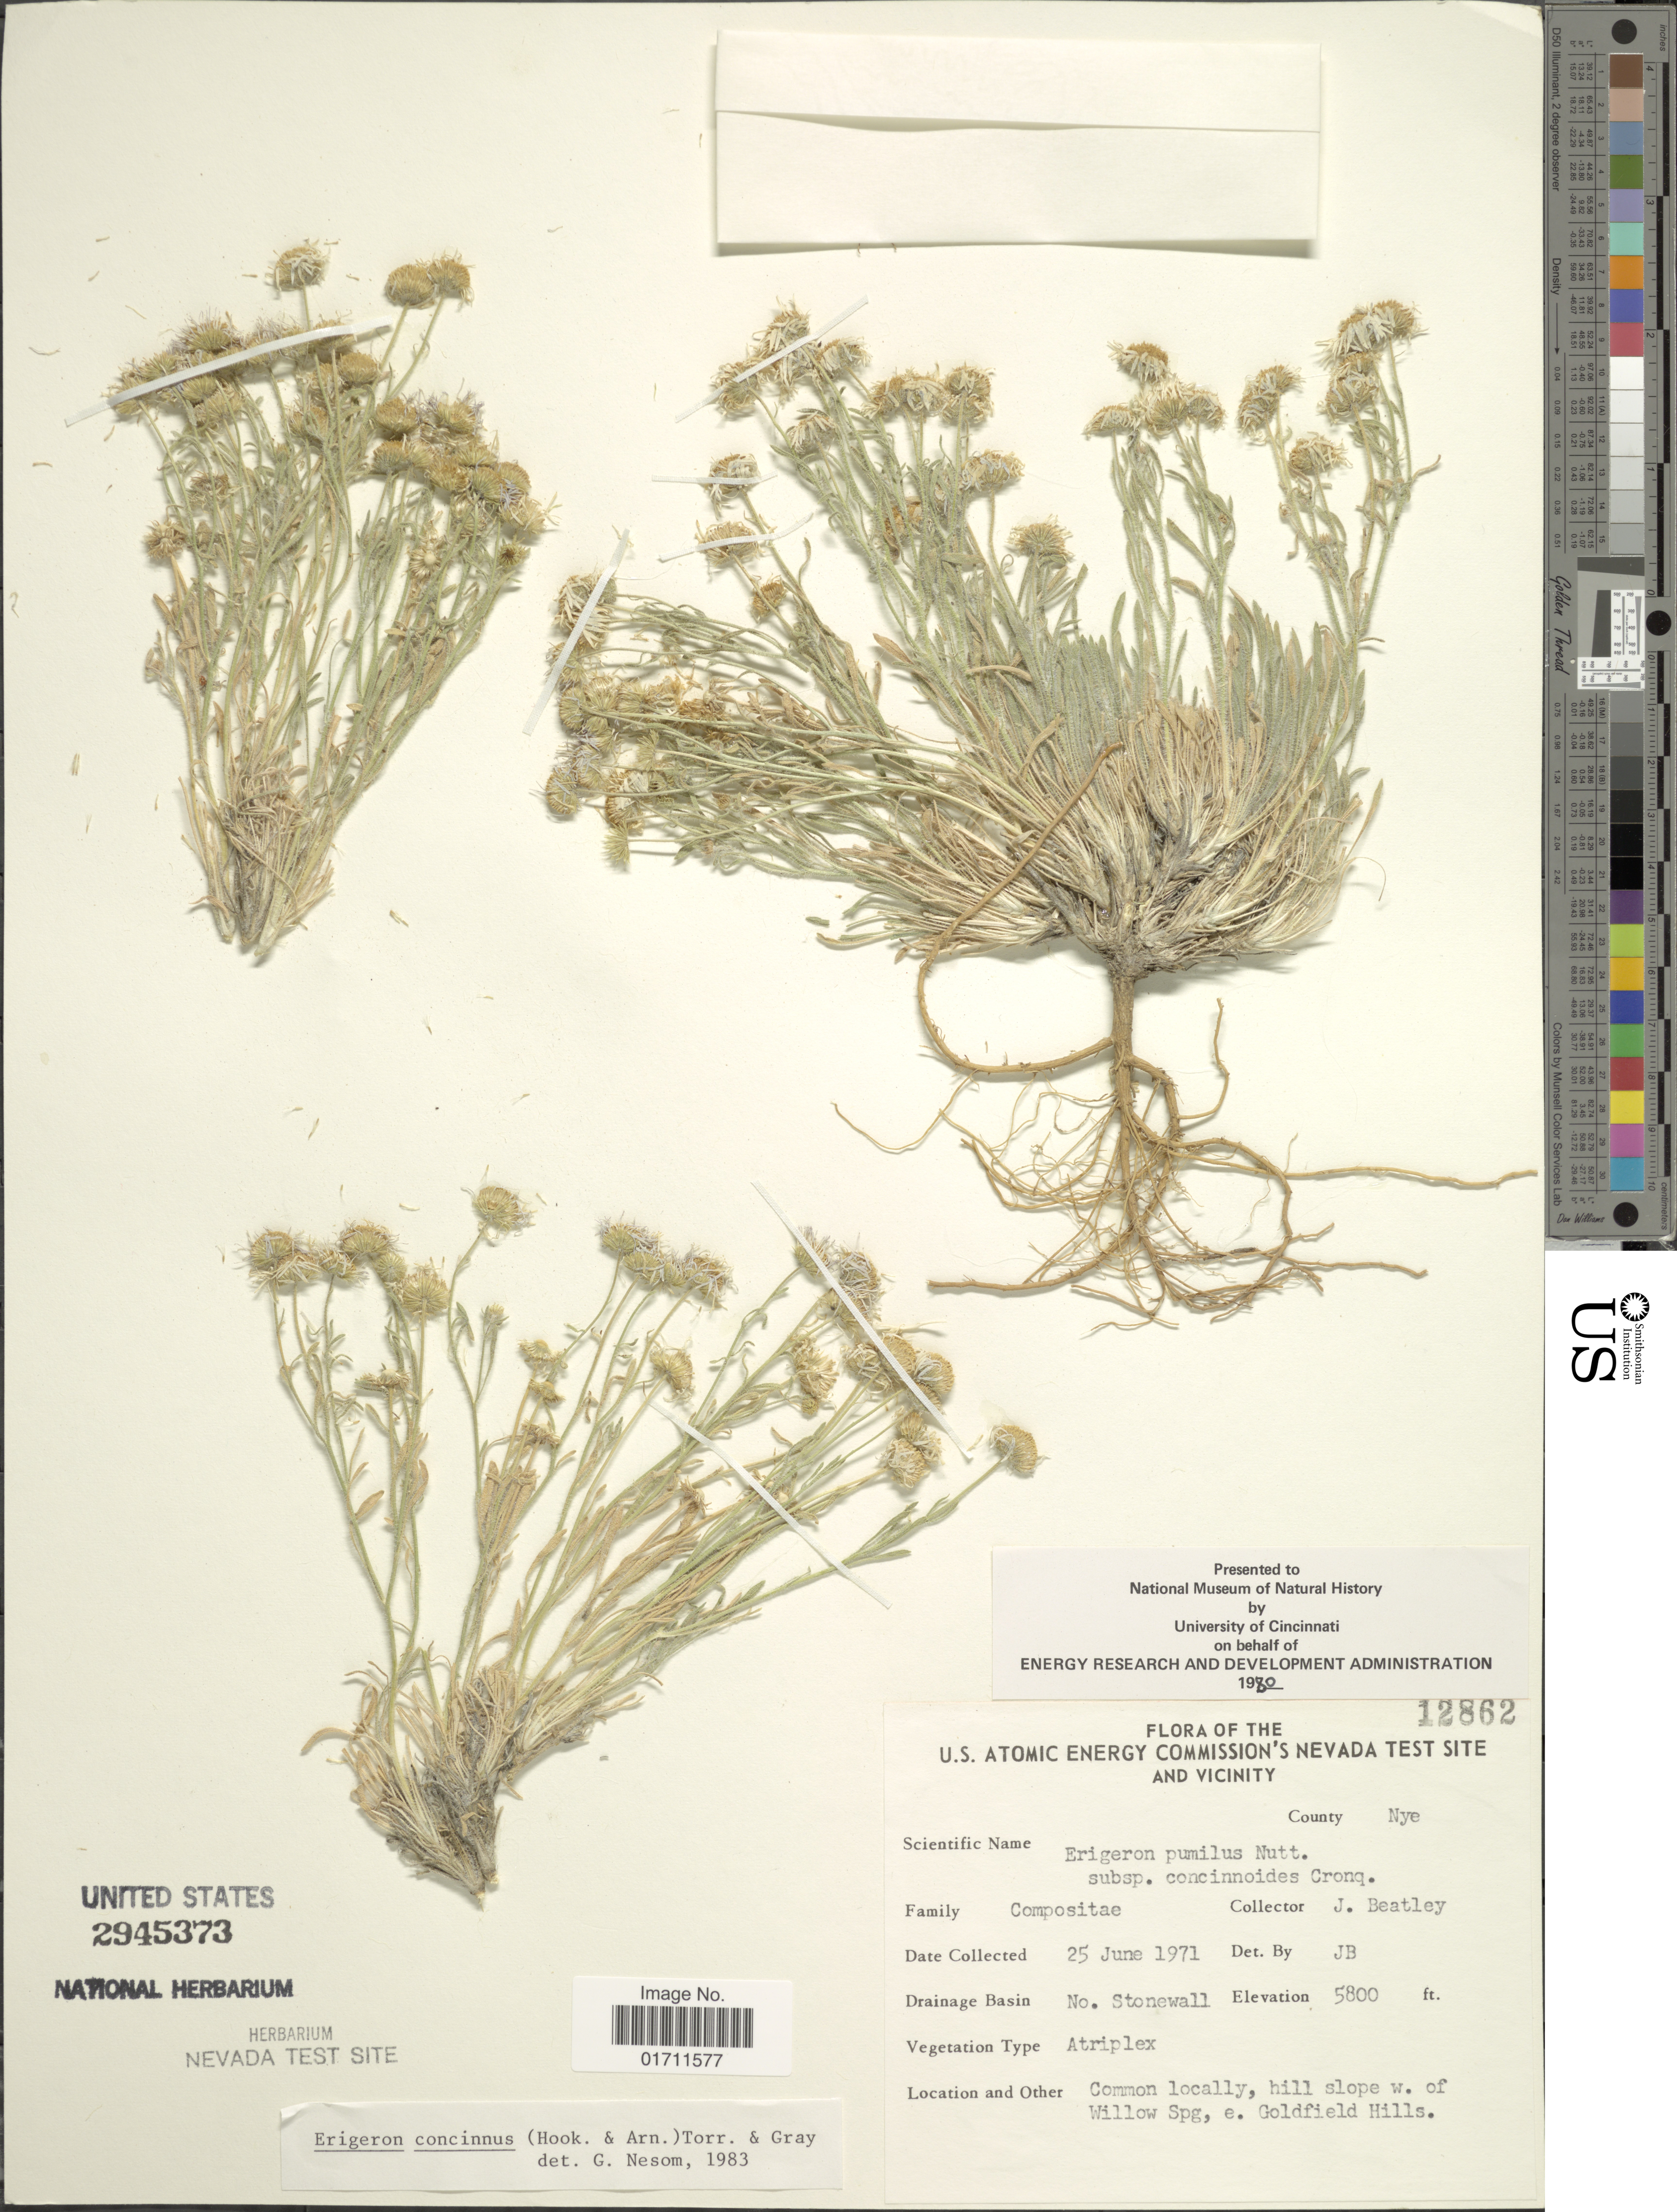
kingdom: Plantae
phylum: Tracheophyta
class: Magnoliopsida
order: Asterales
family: Asteraceae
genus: Erigeron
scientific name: Erigeron concinnus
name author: (Hook. & Arn.) Torr. & A. Gray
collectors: J. C. Beatley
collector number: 12862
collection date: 1971-06-25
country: United States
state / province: Nevada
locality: U.S. Atomic Energy Commisson's Nevada Test Site and Vicinity, County Nye, Drainage Basin No. Stonewall, Common locally, hill slope w. of Willow Spg, e. Goldfield Hills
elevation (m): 1768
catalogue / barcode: US 2945373